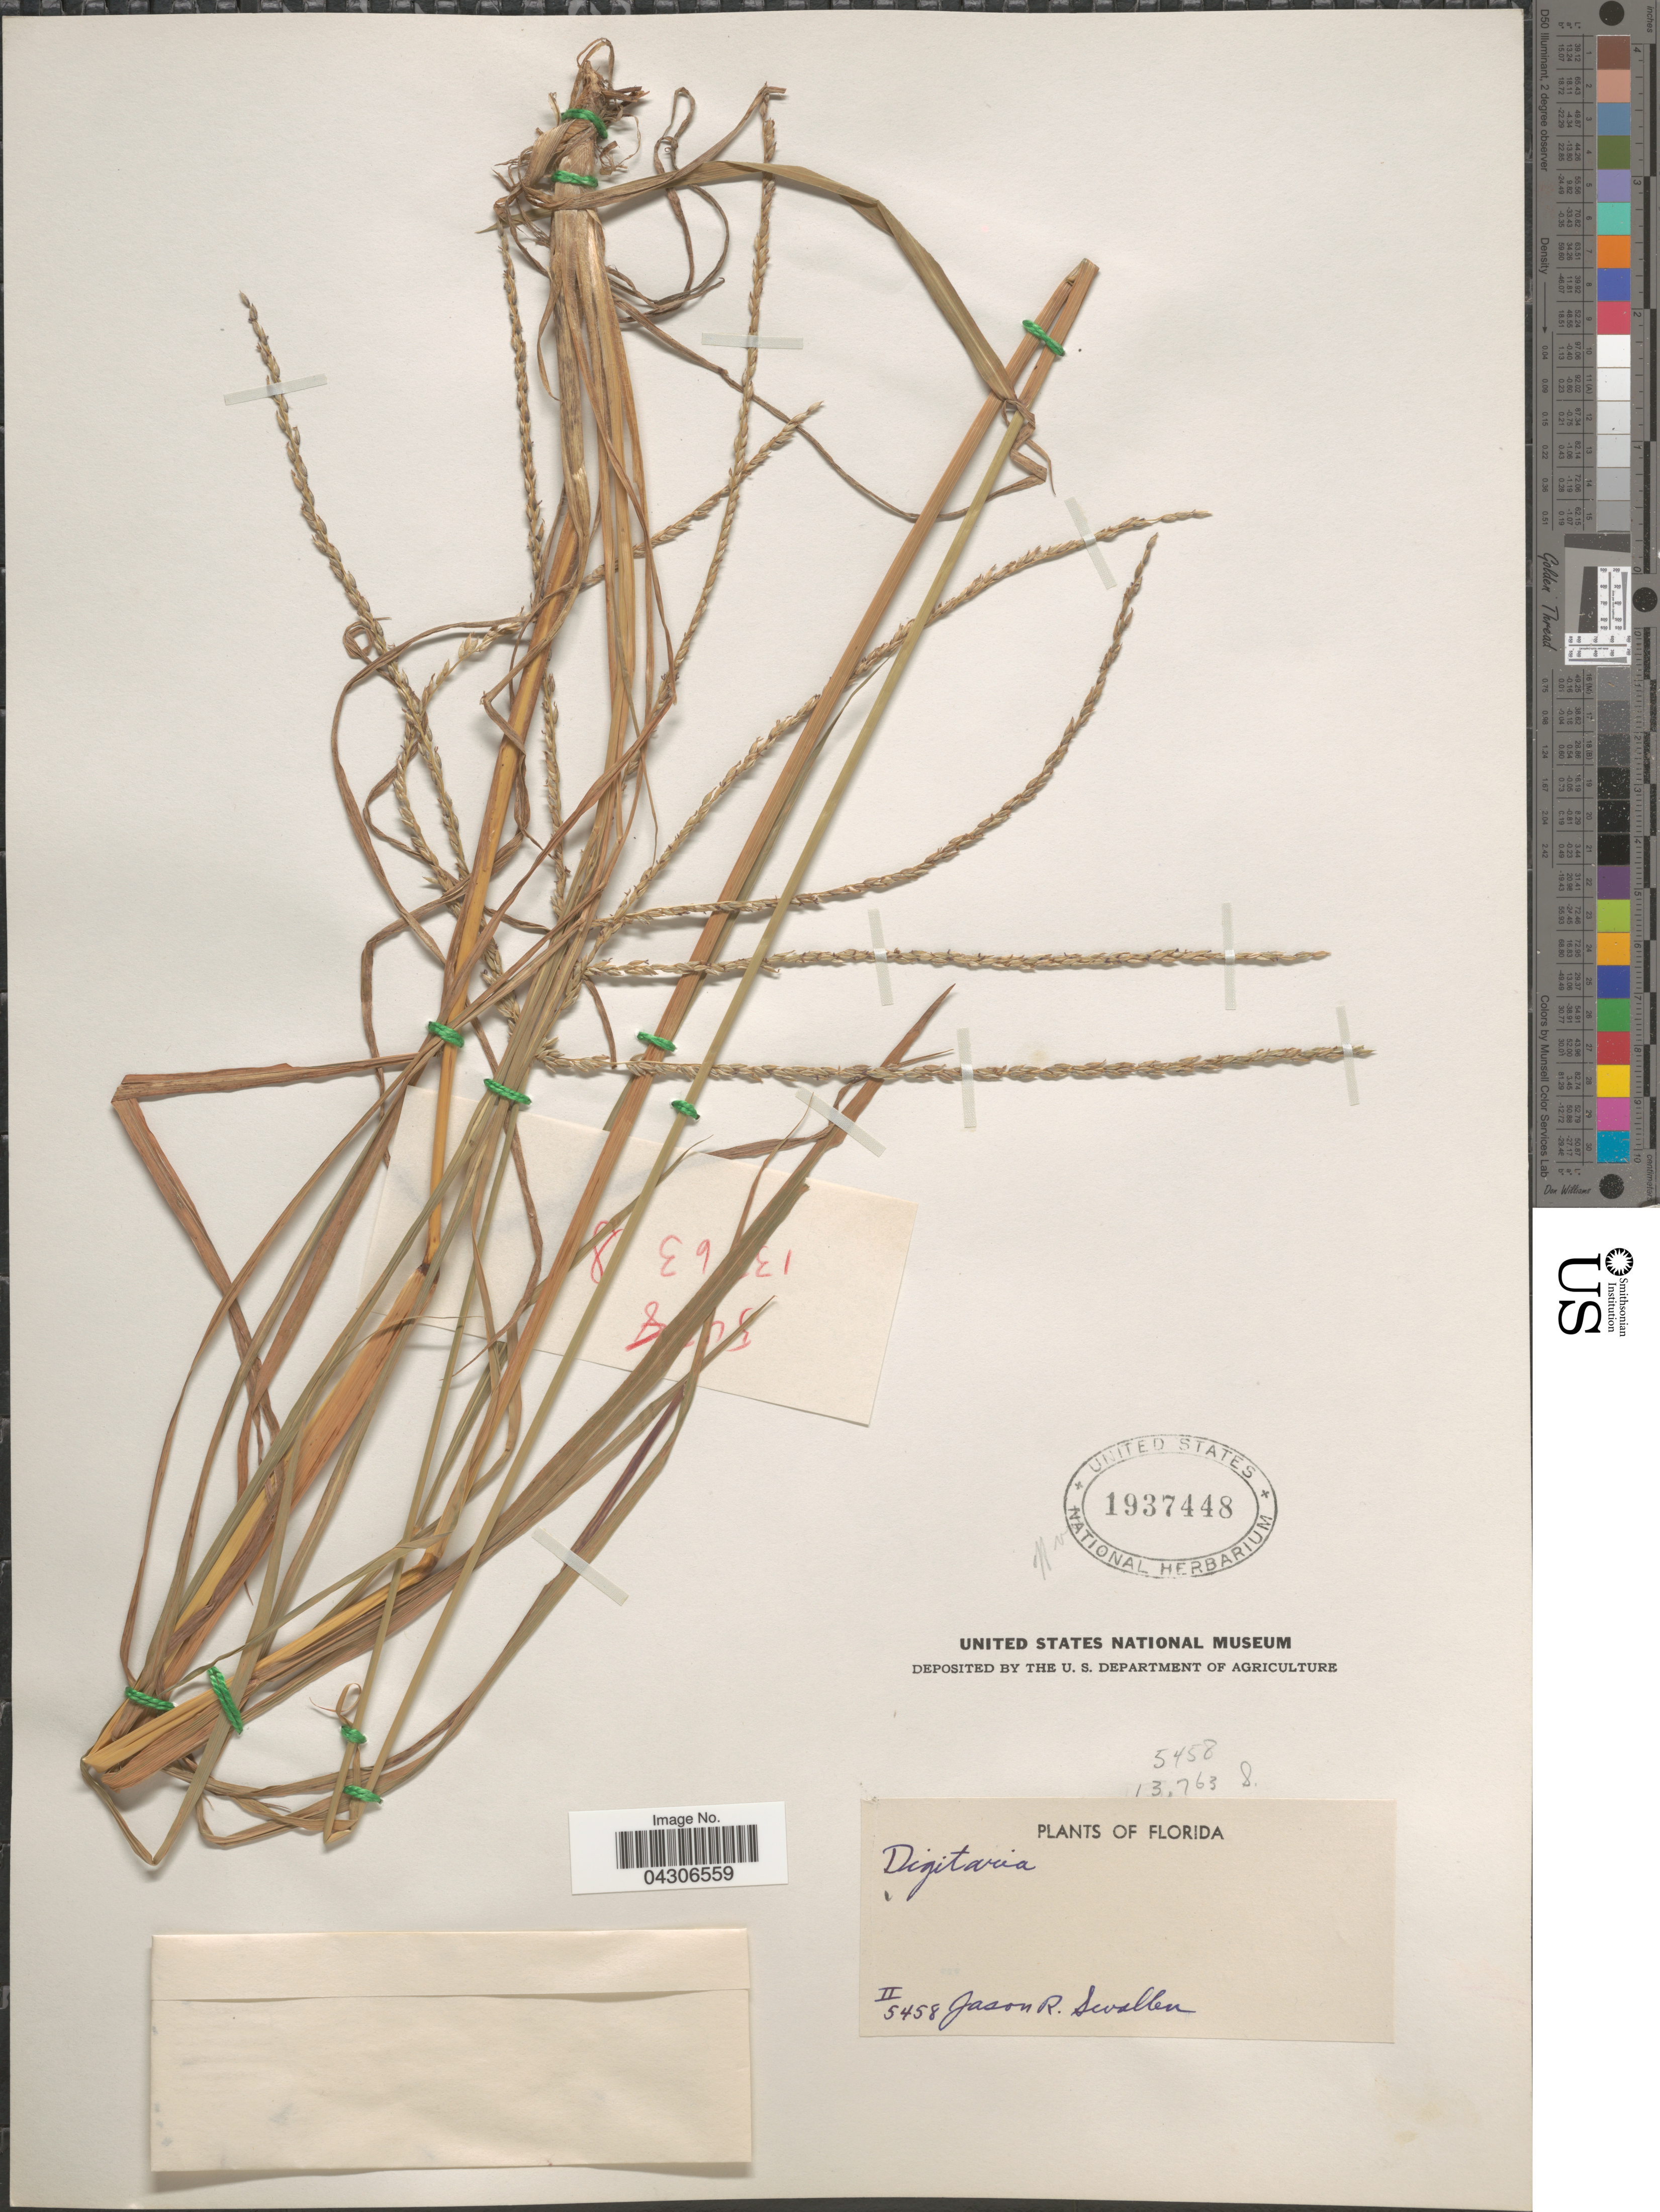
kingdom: Plantae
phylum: Tracheophyta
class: Liliopsida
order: Poales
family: Poaceae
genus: Digitaria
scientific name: Digitaria sp.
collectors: J. R. Swallen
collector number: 5458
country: United States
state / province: Florida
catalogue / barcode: US 1937448